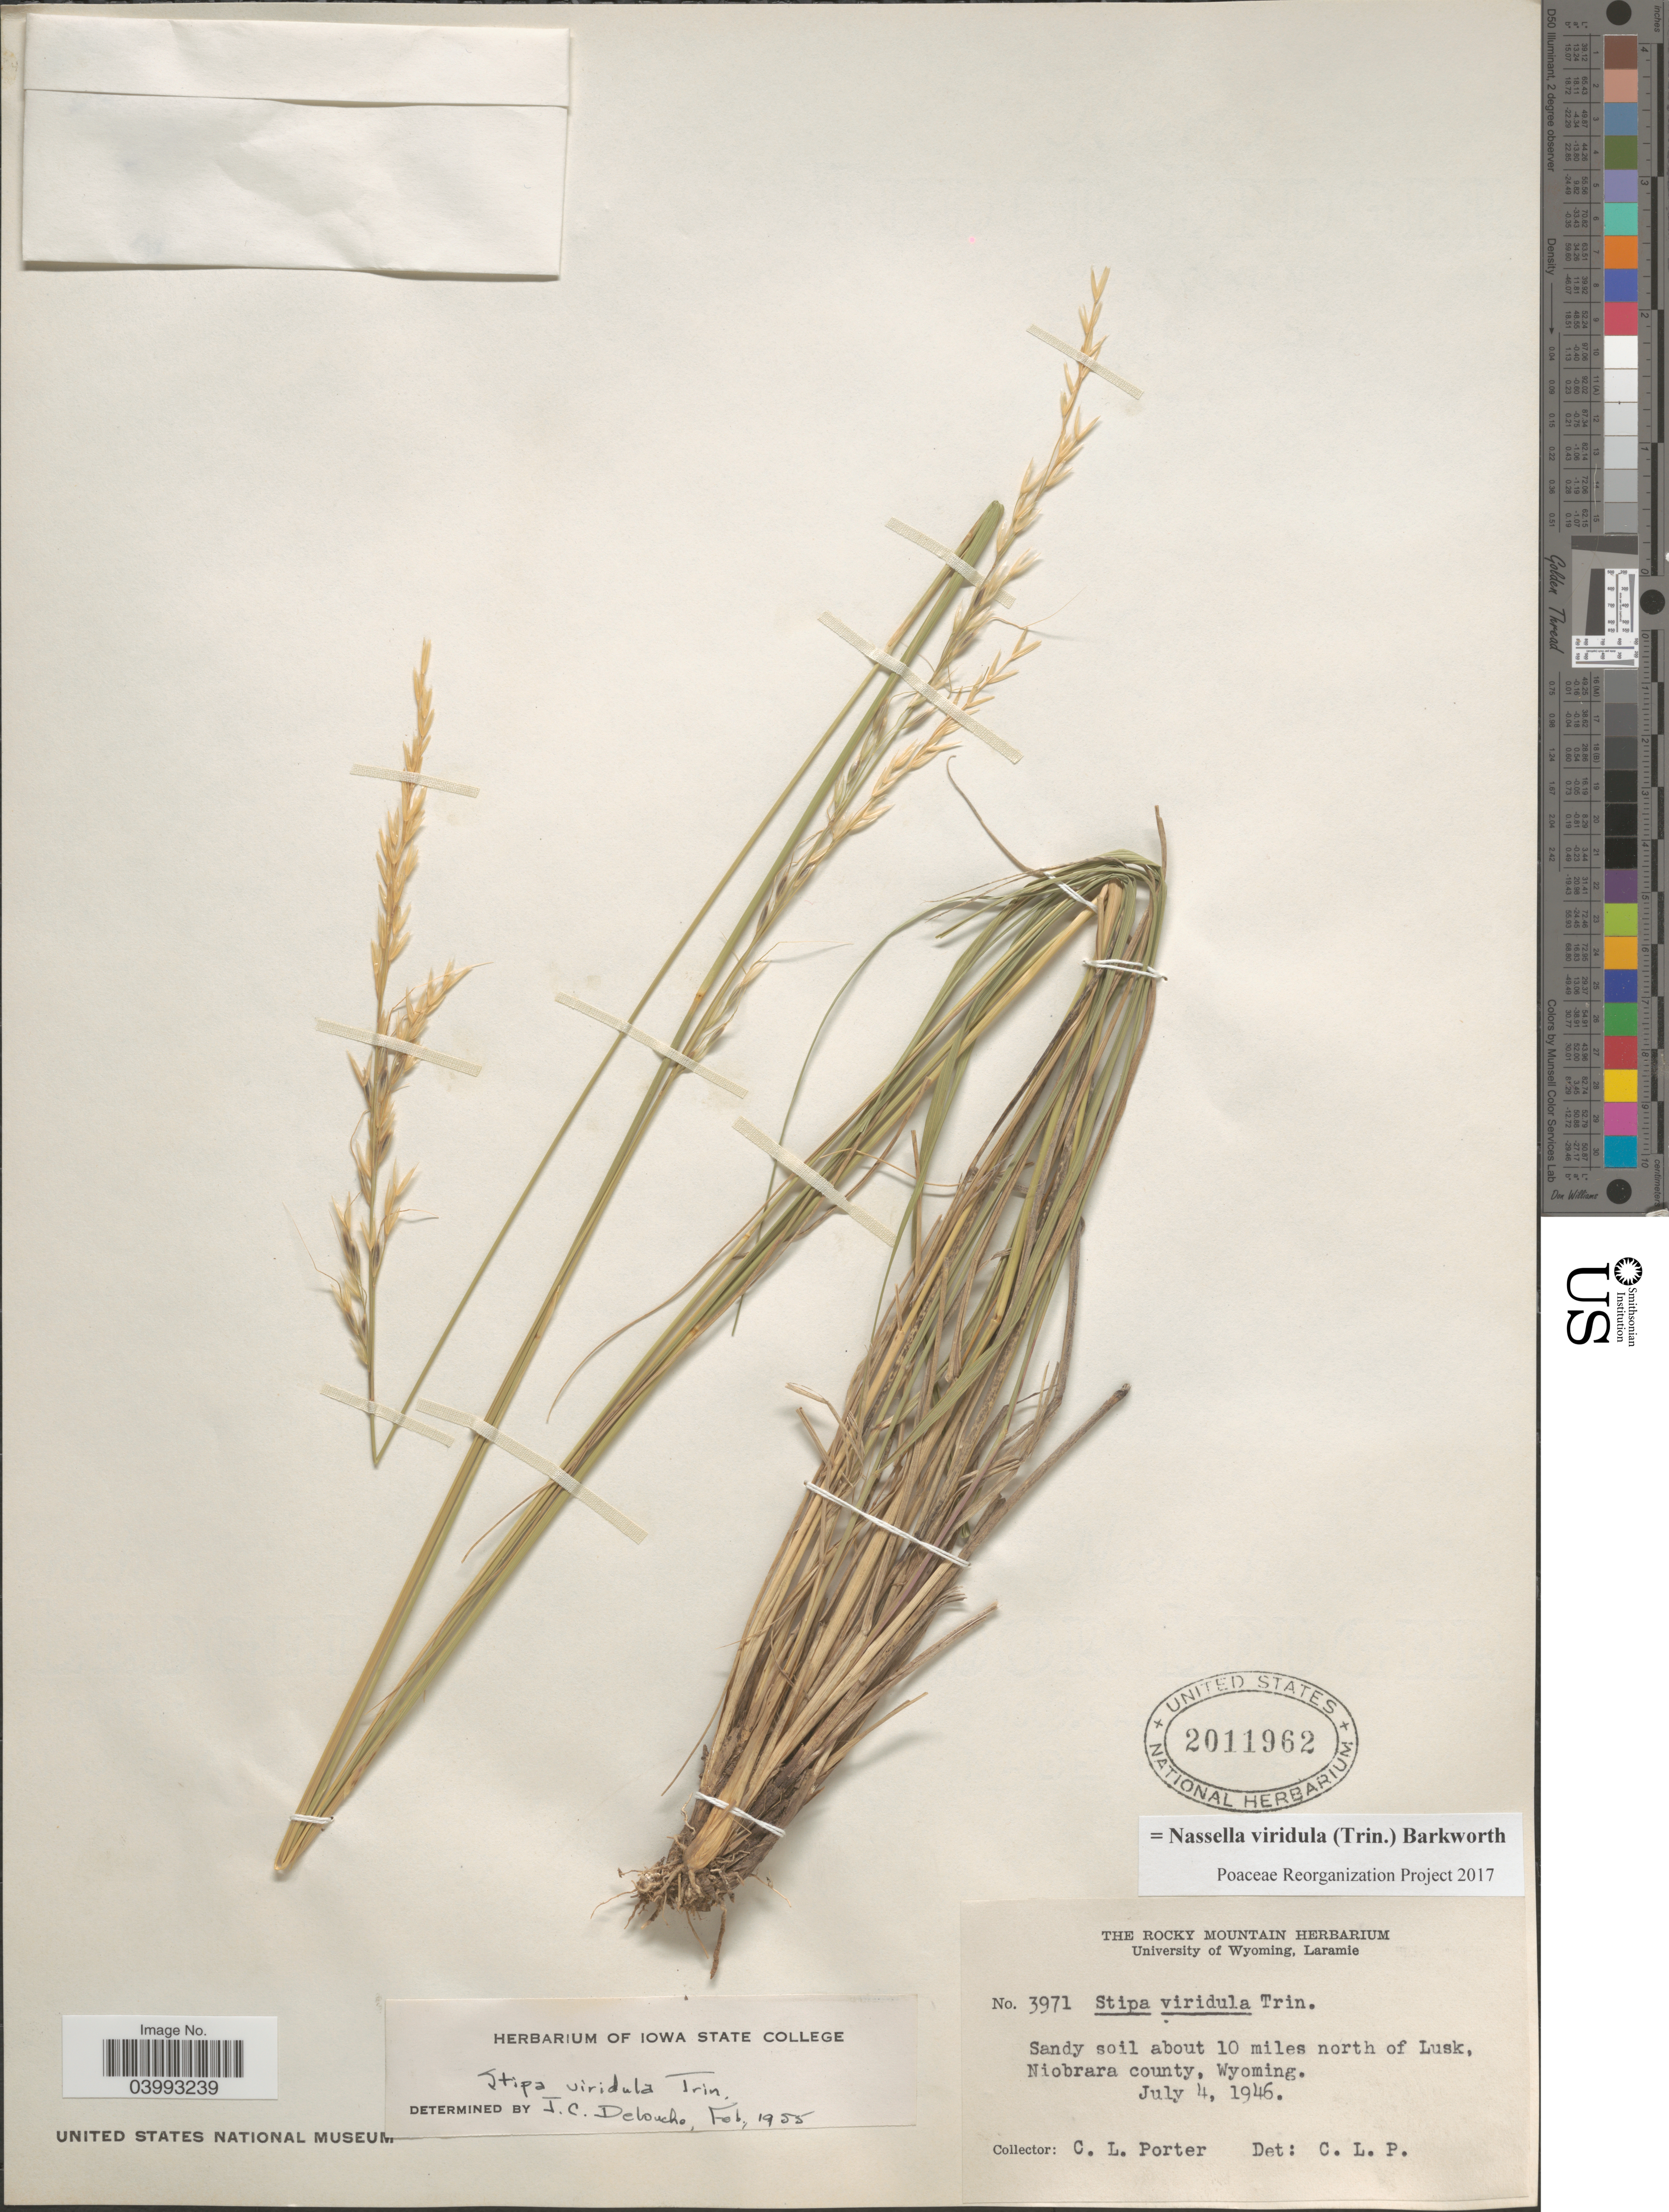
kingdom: Plantae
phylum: Tracheophyta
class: Liliopsida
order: Poales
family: Poaceae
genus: Nassella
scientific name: Nassella viridula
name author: (Trin.) Barkworth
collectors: C. L. Porter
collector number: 3971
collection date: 1946-07-04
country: United States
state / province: Wyoming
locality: Sandy soil about 10 miles north of Lusk, Niobrara county.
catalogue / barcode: US 2011962